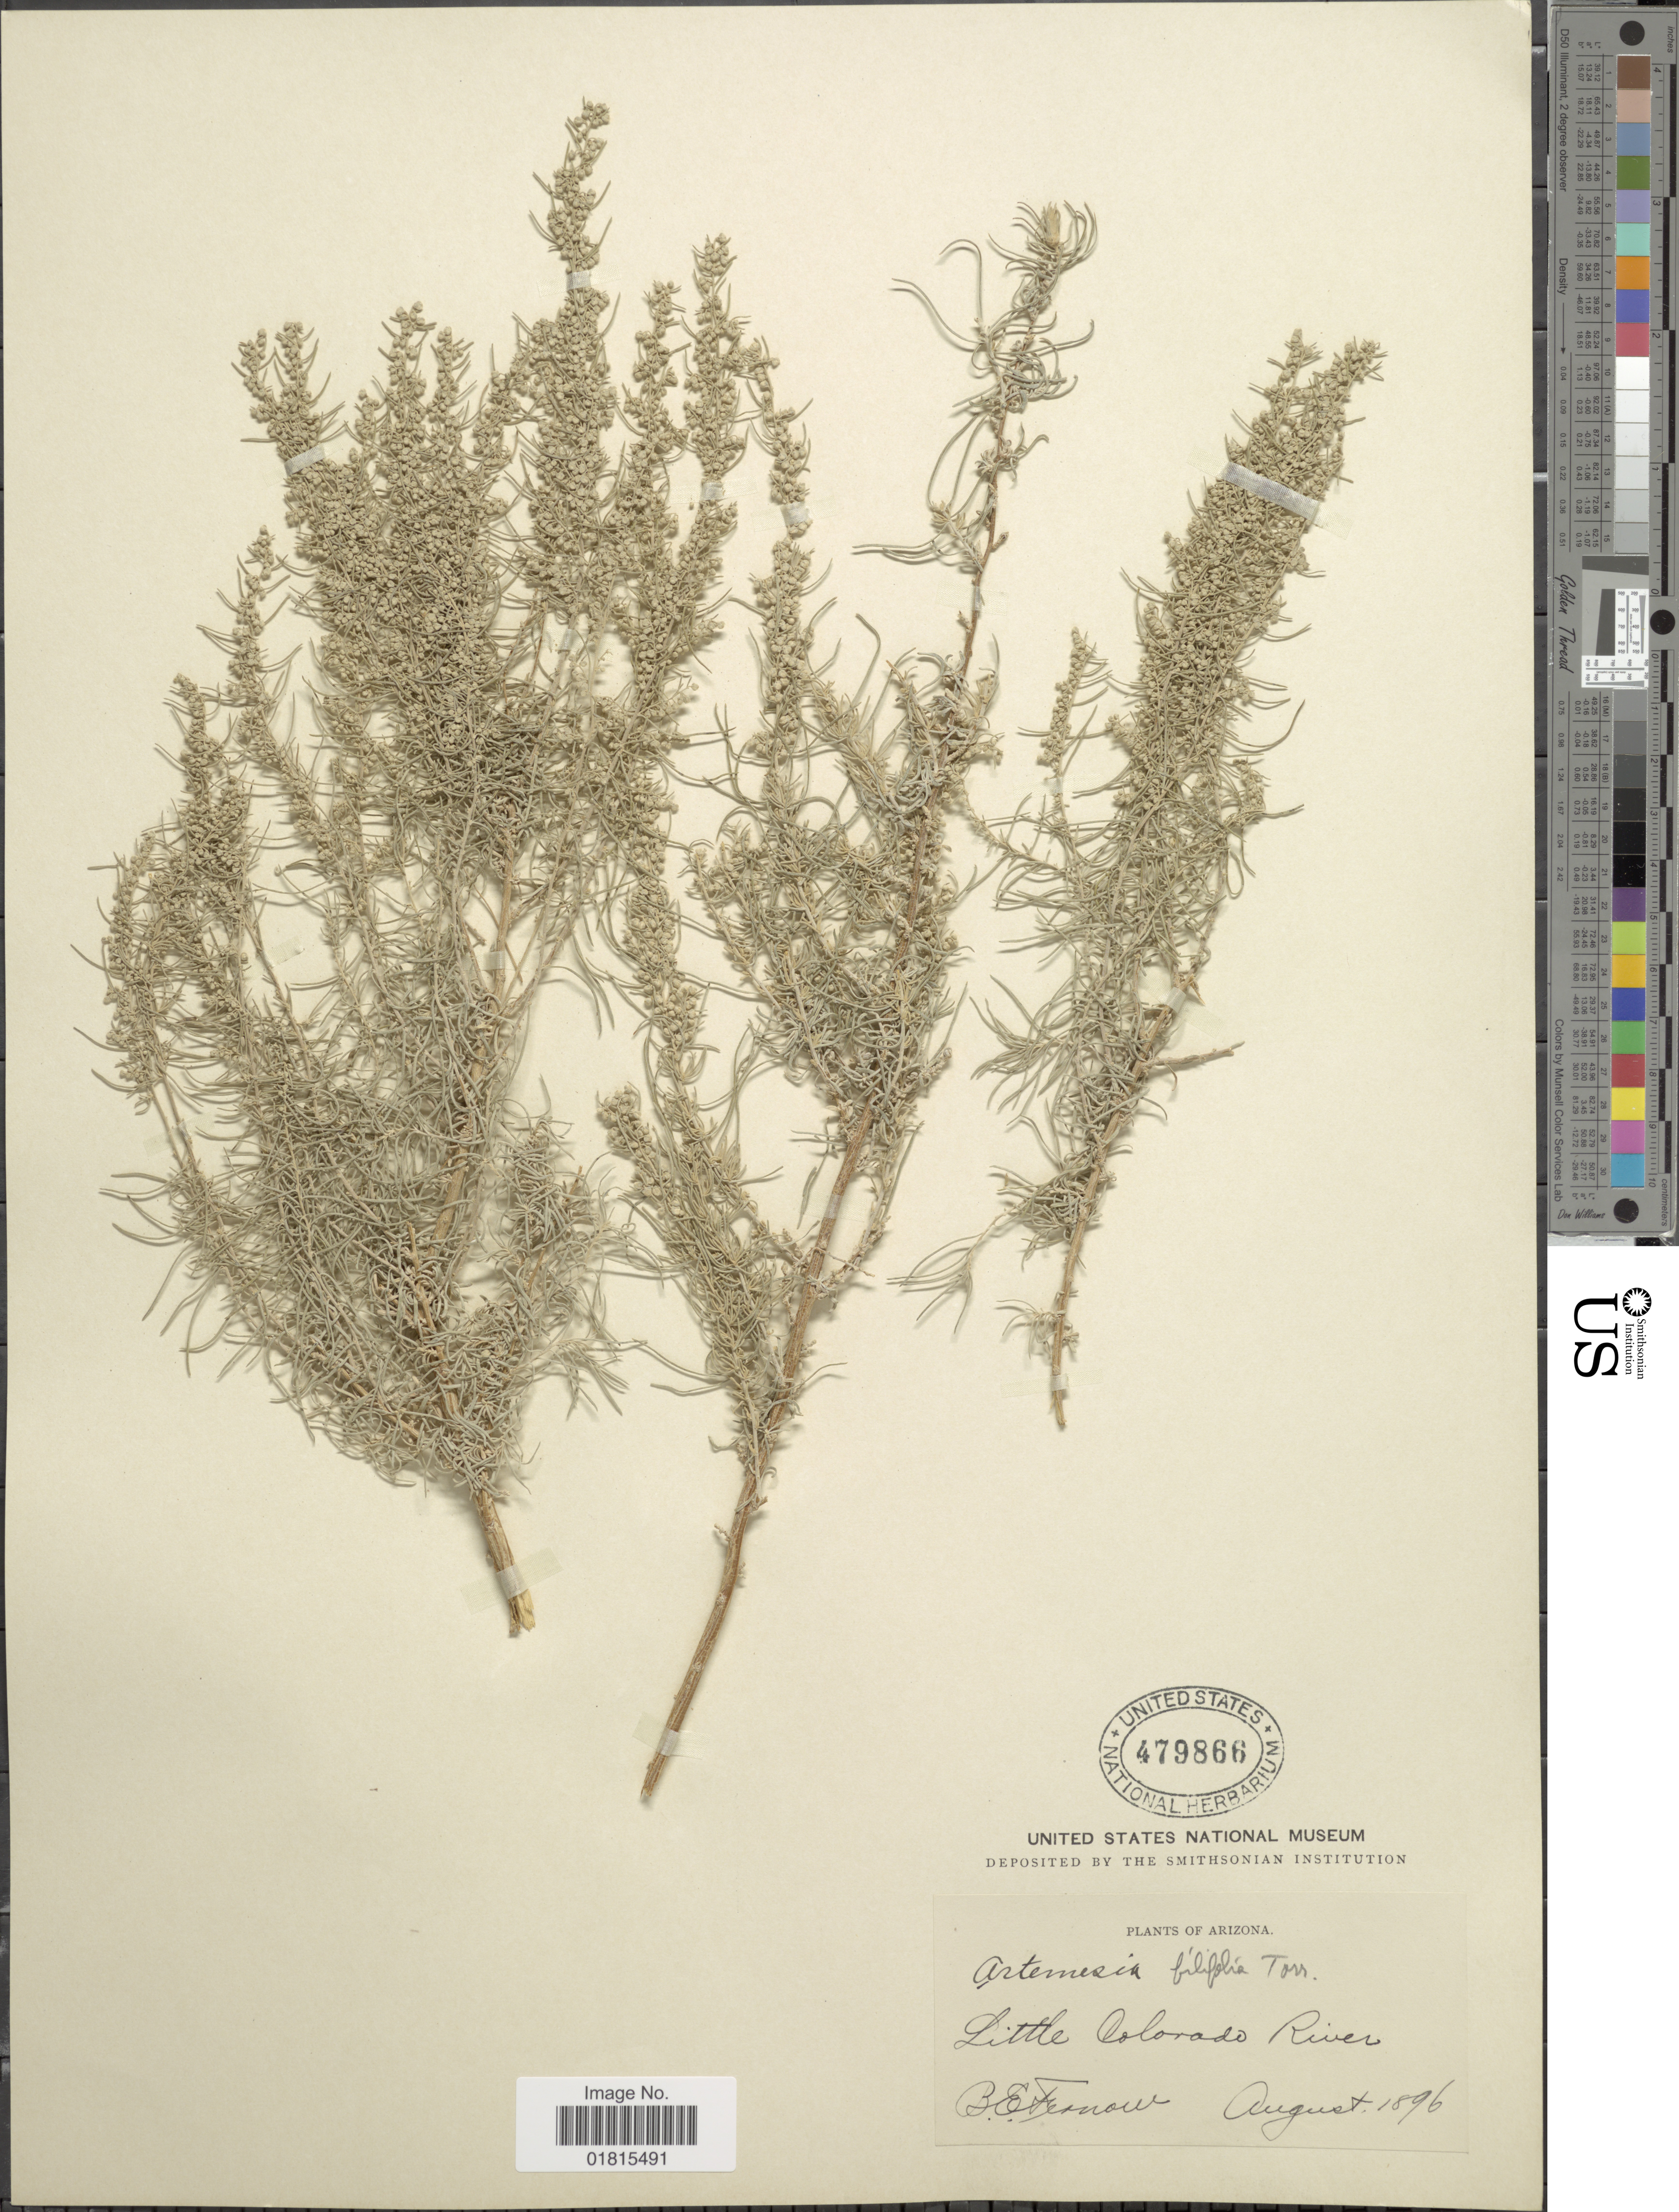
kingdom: Plantae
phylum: Tracheophyta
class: Magnoliopsida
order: Asterales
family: Asteraceae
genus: Artemisia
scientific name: Artemisia filifolia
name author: Torr.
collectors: B. Fernow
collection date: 1896-08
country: United States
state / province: Arizona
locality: Little Colorado River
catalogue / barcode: US 479866